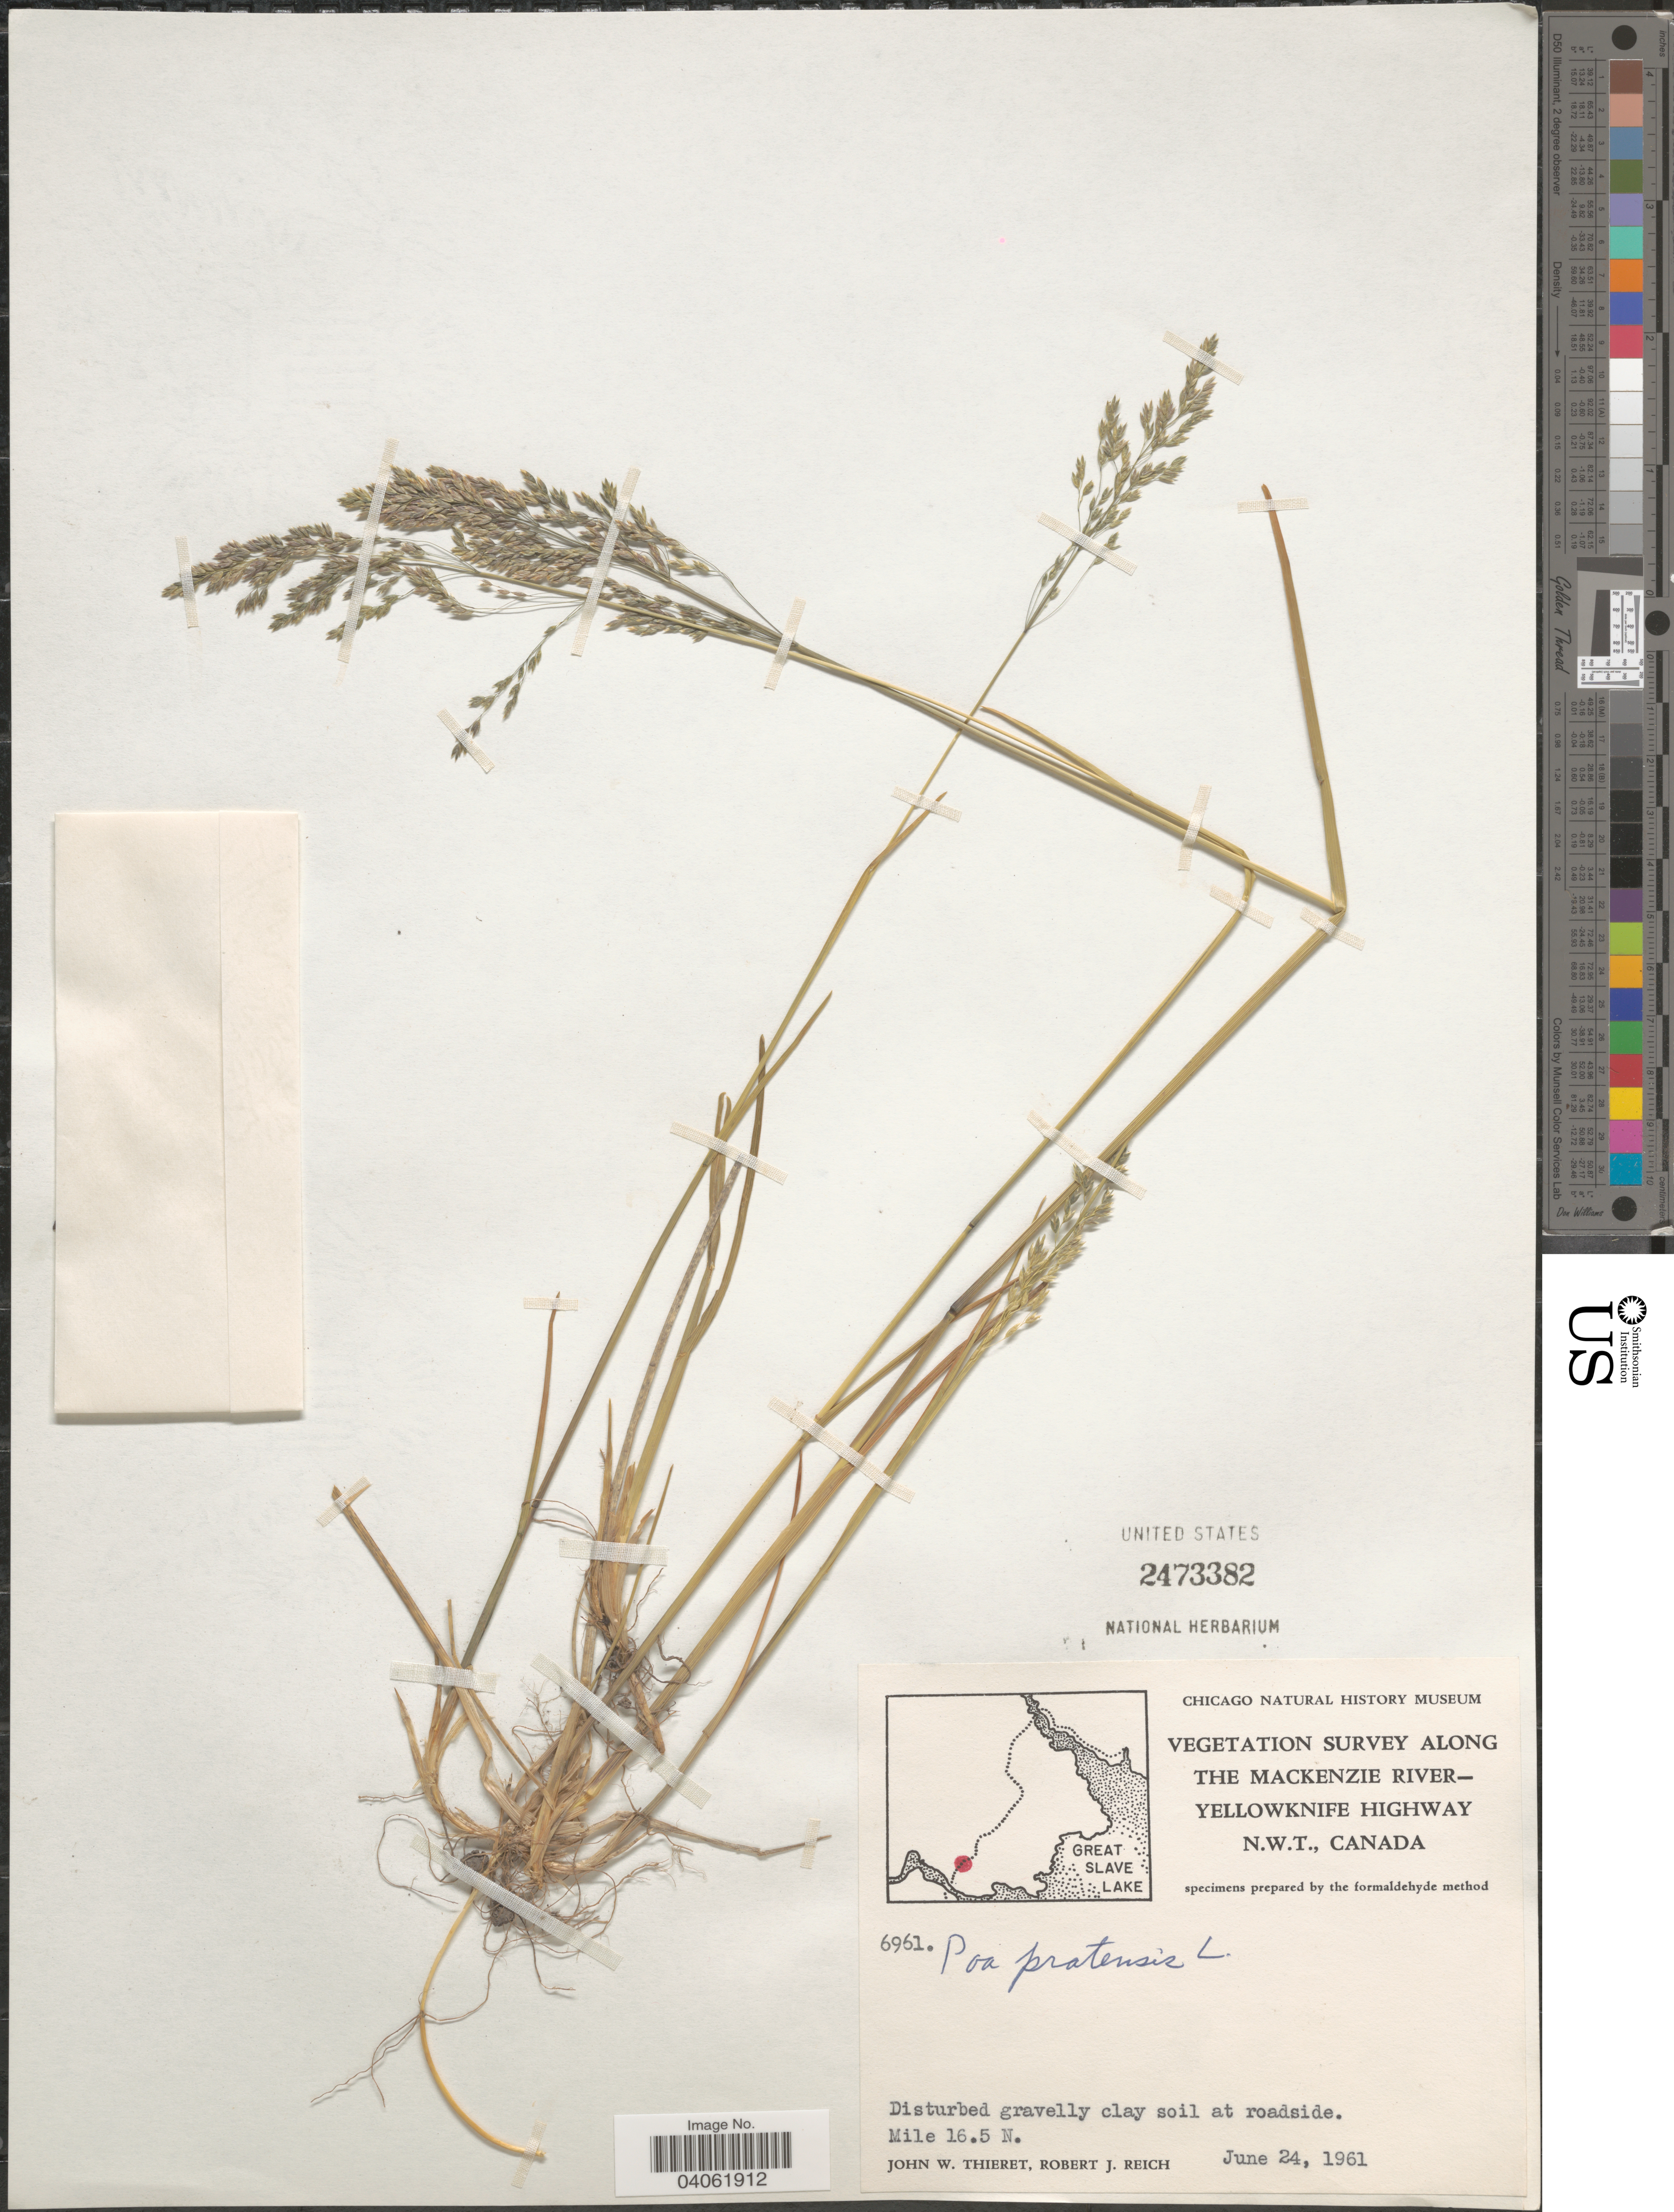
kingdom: Plantae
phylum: Tracheophyta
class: Liliopsida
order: Poales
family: Poaceae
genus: Poa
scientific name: Poa pratensis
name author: L.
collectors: J. W. Thieret & R. Reich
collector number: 6961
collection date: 1961-06-24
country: Canada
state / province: Northwest Territories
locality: Along the Mackenzie River-Yellowknife Highway. N.W.T. Mile 16.5 N.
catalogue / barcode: US 2473382